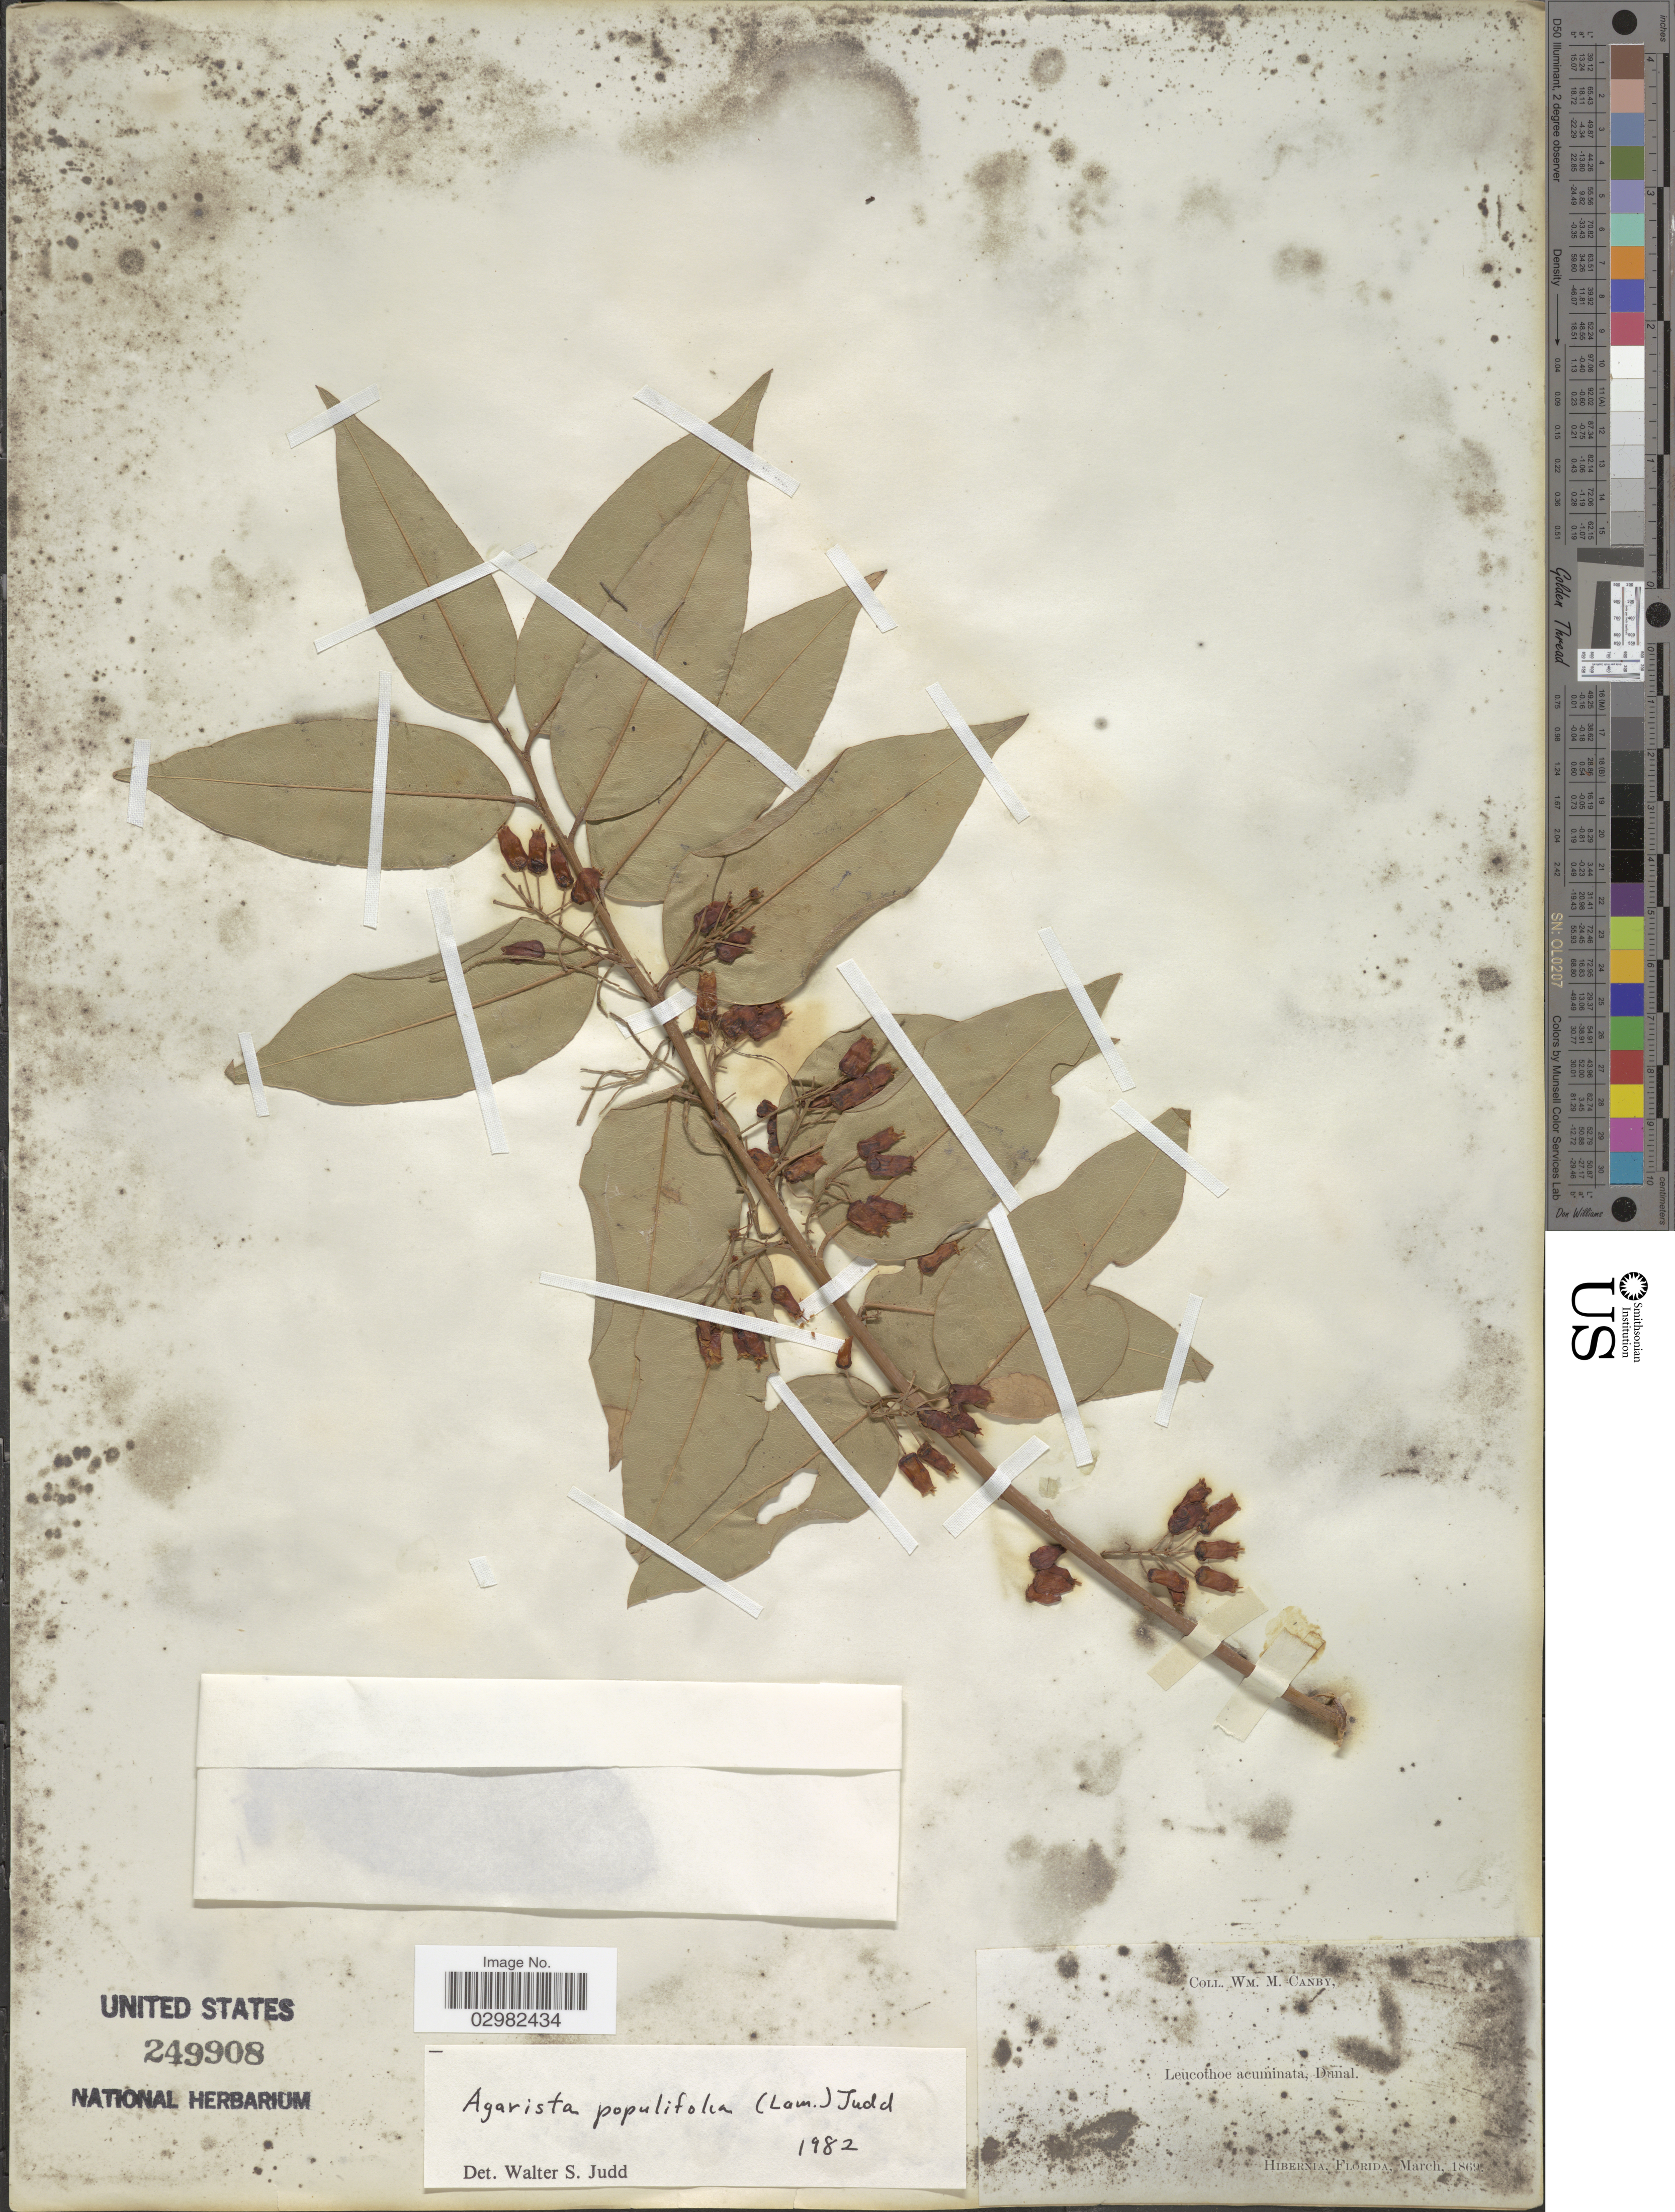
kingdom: Plantae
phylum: Tracheophyta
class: Magnoliopsida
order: Ericales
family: Ericaceae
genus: Leucothoe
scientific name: Leucothoë acuminata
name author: (Aiton) G. Don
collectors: W. Canby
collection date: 1869-03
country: United States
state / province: Florida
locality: Hibernia.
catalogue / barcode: US 249908